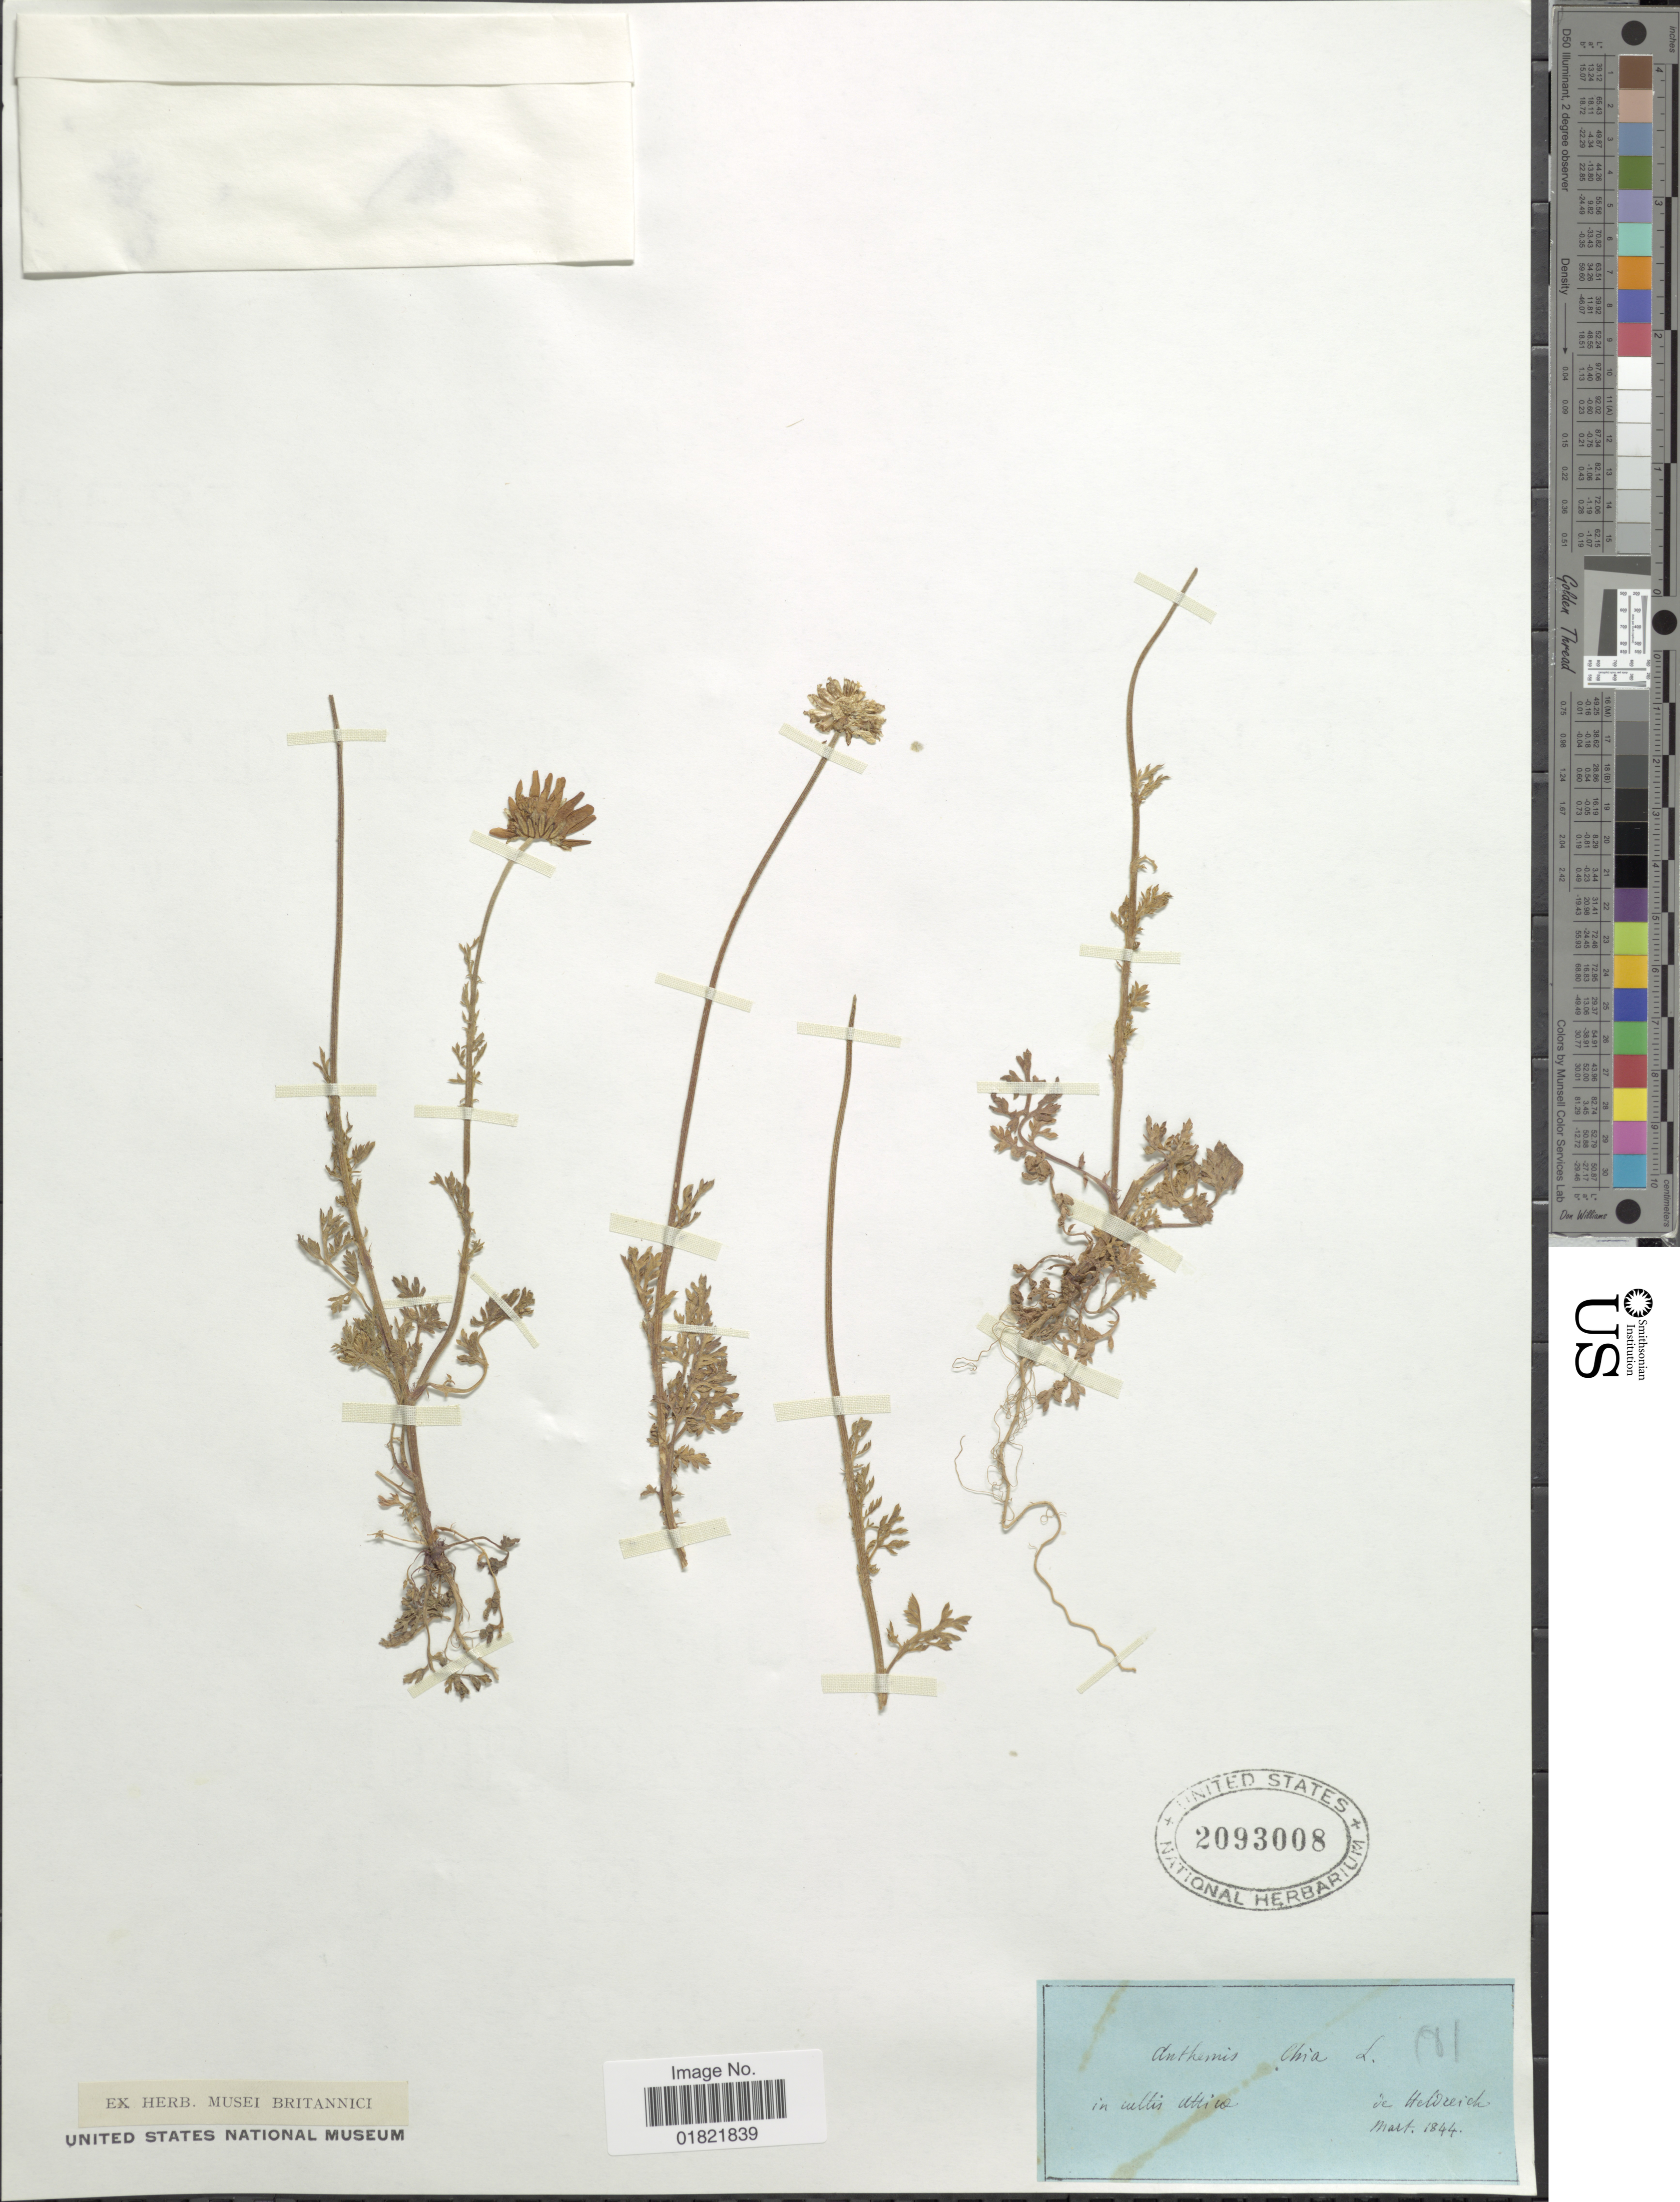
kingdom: Plantae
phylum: Tracheophyta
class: Magnoliopsida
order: Asterales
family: Asteraceae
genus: Anthemis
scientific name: Anthemis chia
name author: L.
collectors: -. De Heldreich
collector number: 181*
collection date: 1844-03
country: Greece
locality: In cultis Attica.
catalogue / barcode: US 2093008